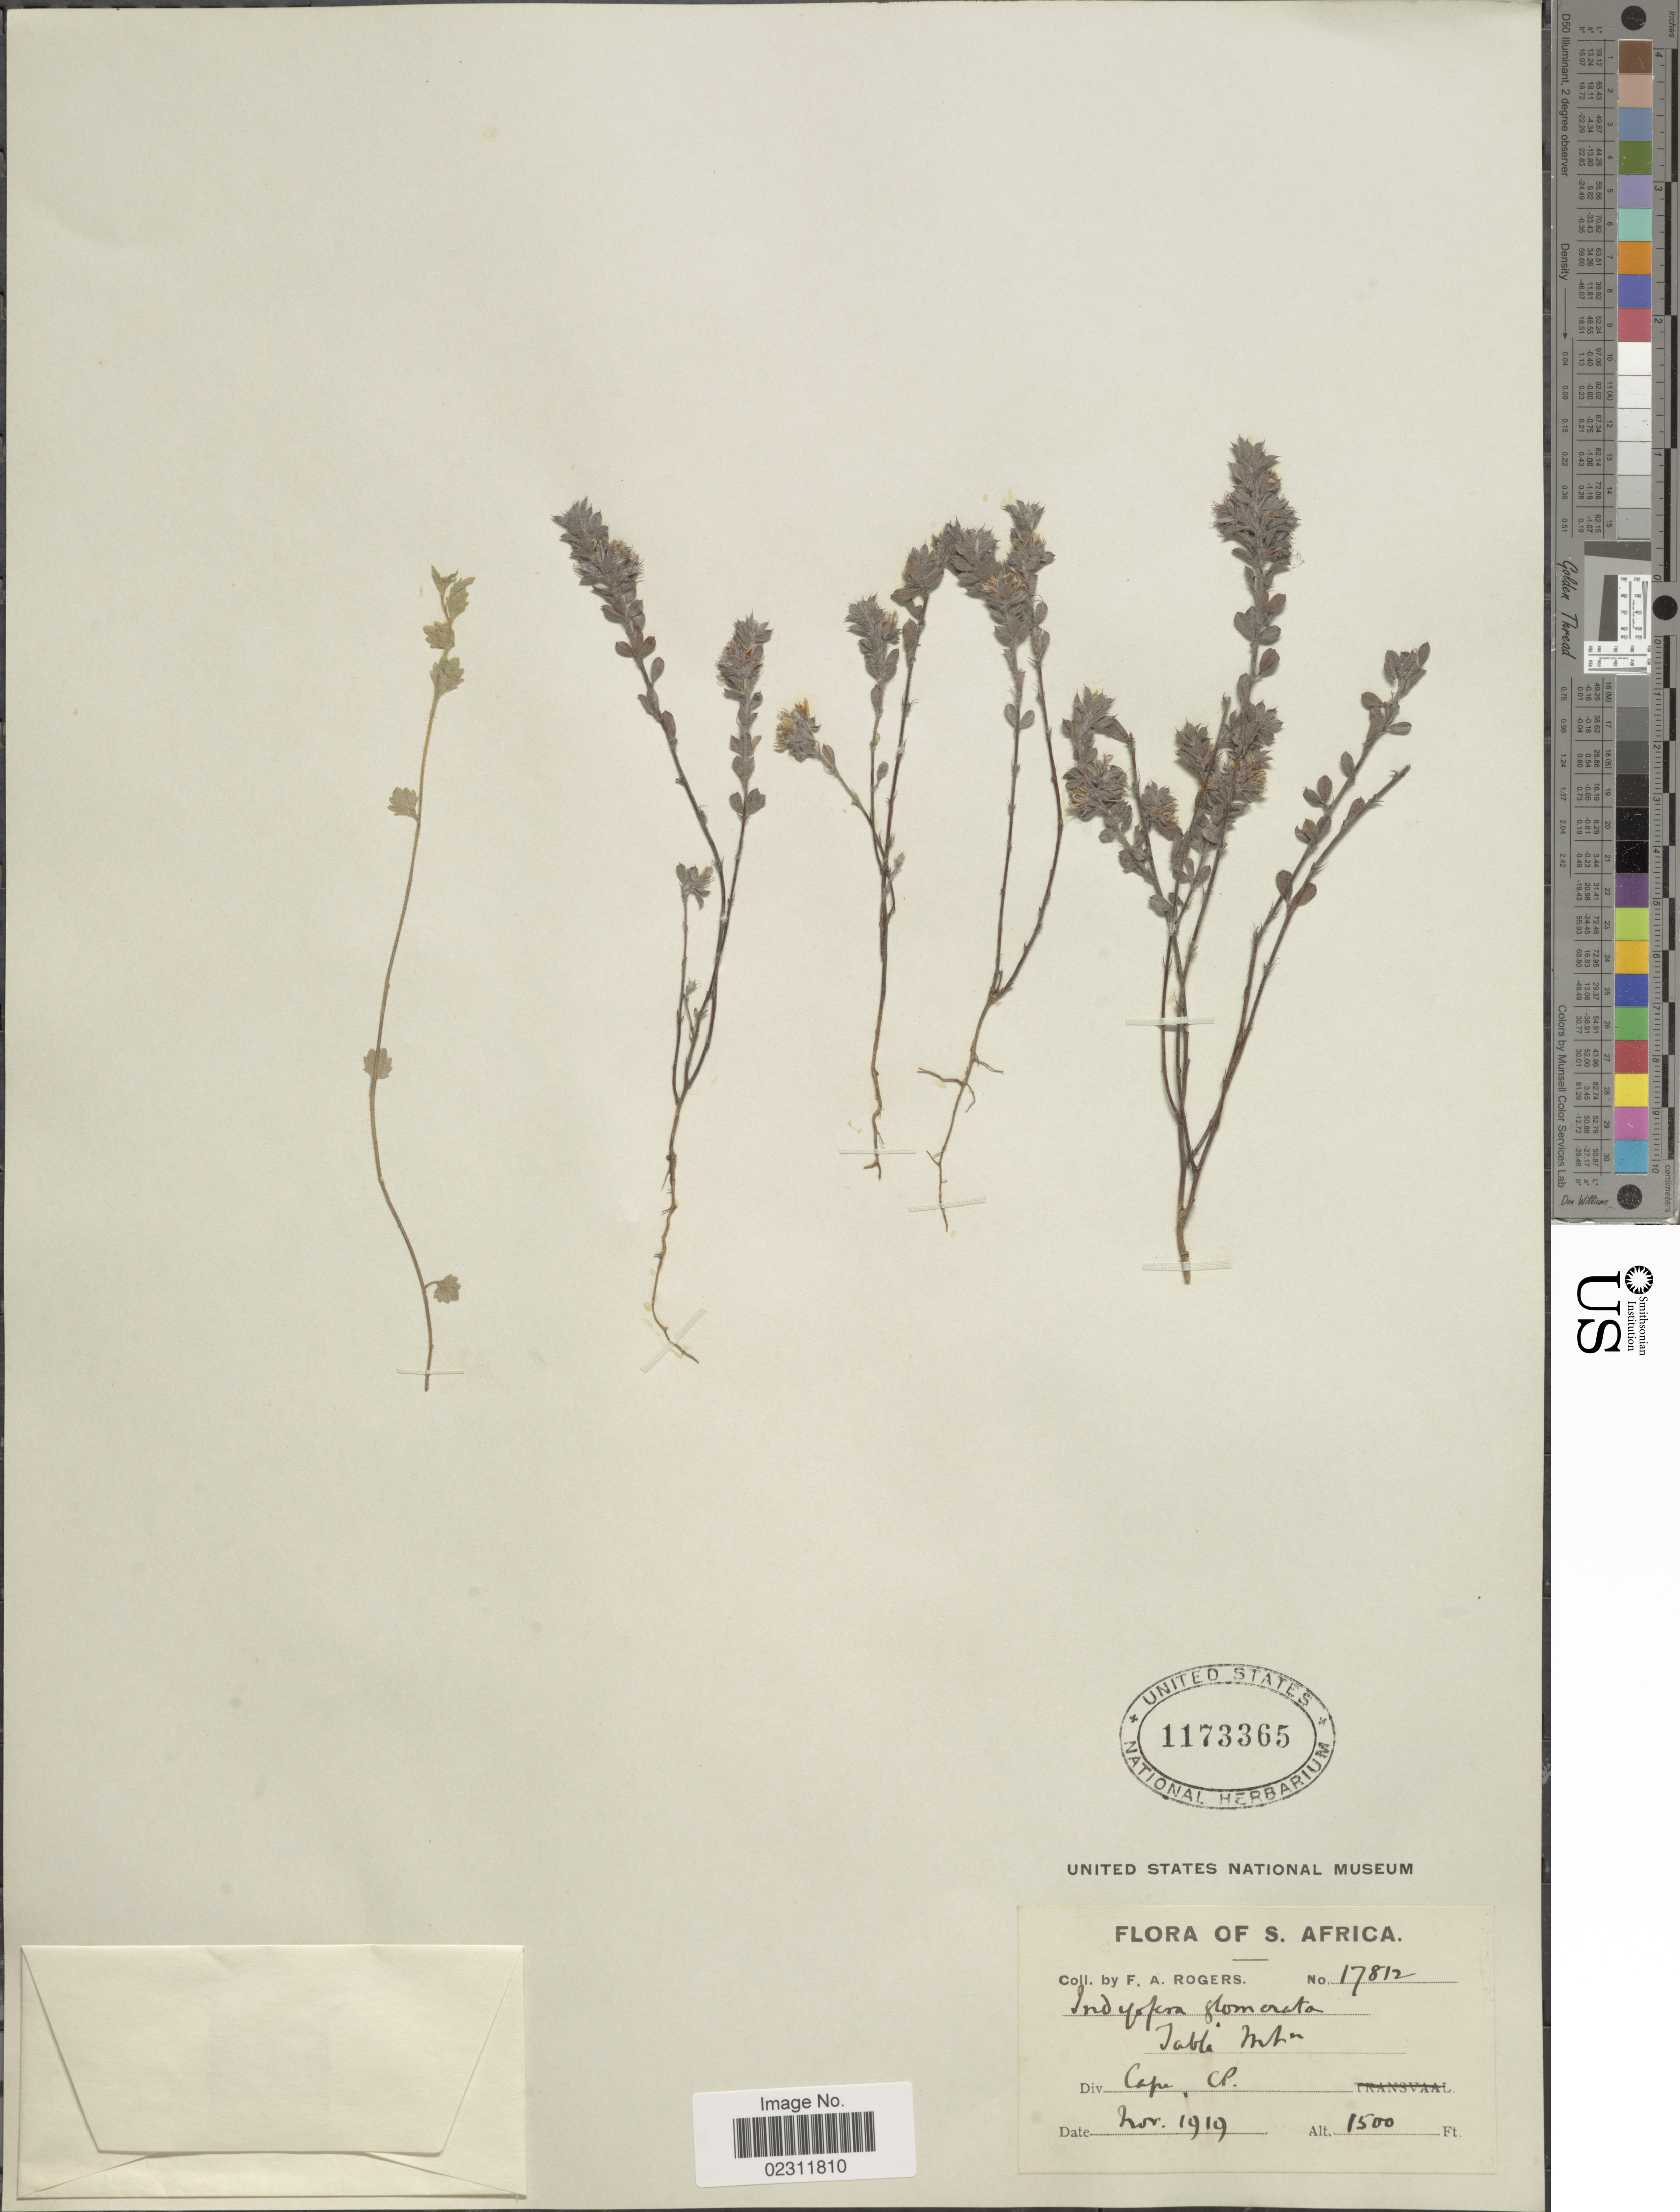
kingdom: Plantae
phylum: Tracheophyta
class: Magnoliopsida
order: Fabales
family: Fabaceae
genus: Indigofera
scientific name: Indigofera glomerata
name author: E. Mey.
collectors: F. A. Rogers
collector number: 17812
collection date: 1919-11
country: South Africa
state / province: Western Cape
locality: Cape. Table Mt.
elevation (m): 457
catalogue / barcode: US 1173365